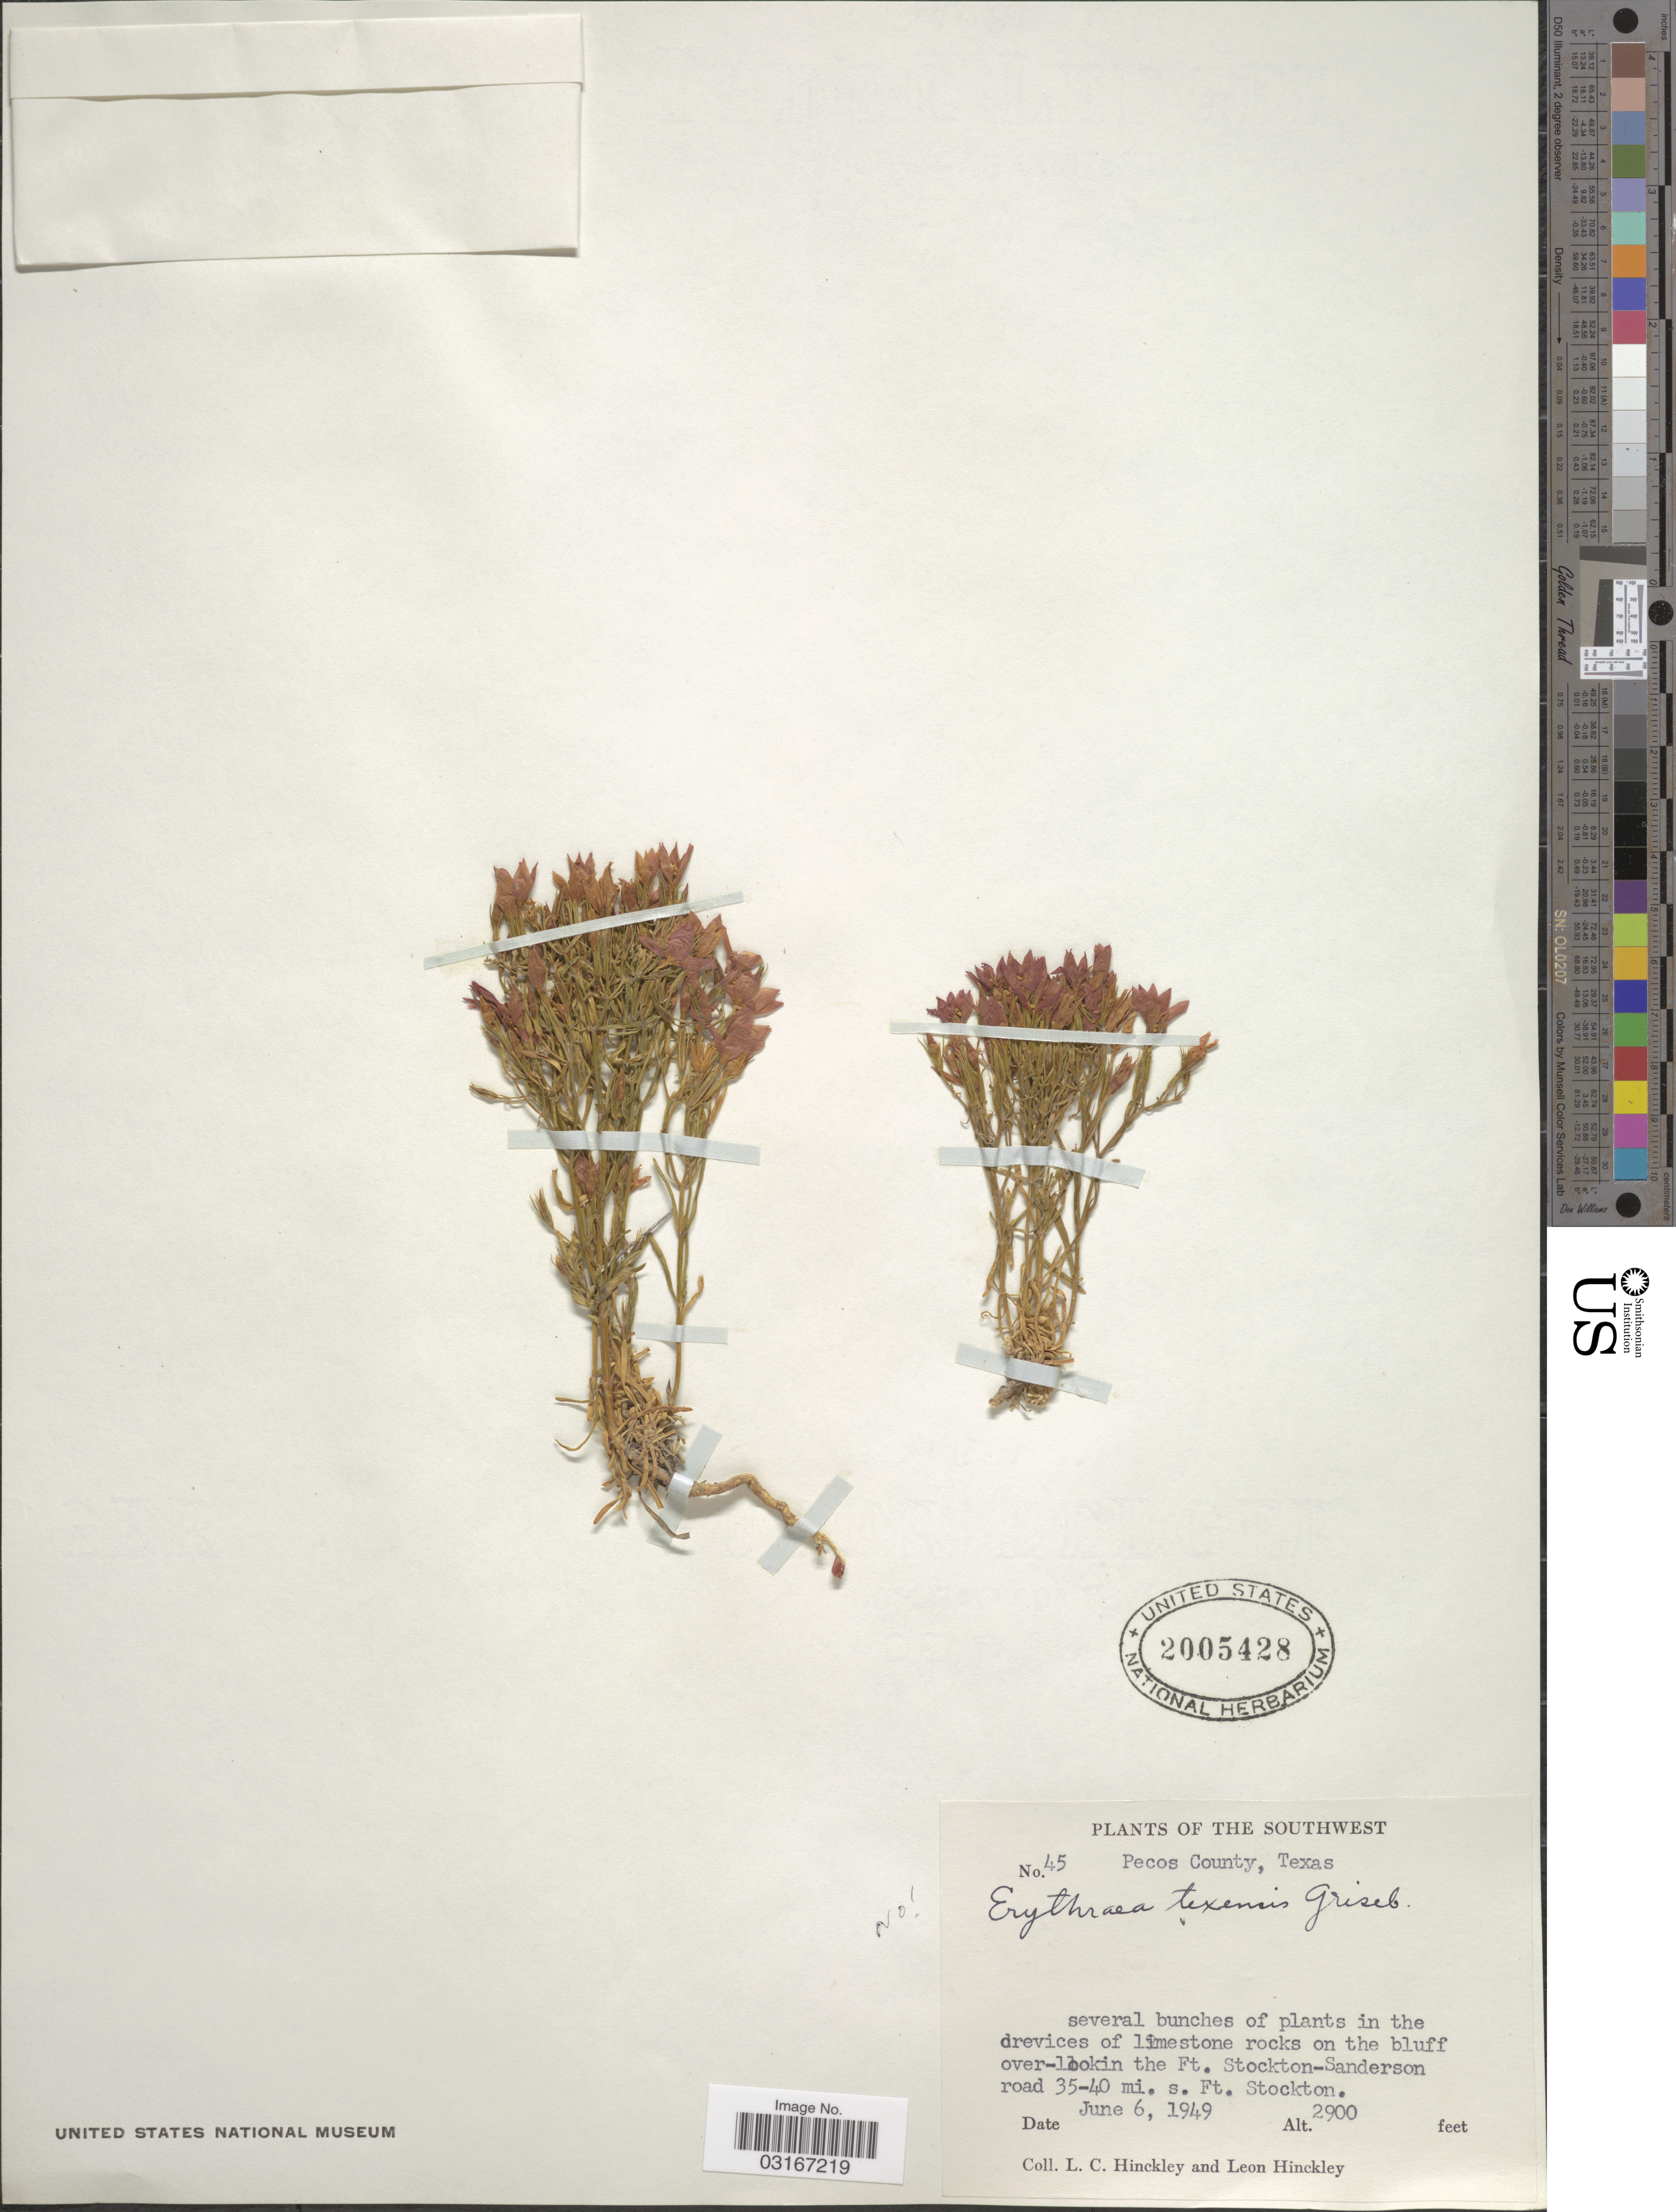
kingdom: Plantae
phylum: Tracheophyta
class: Magnoliopsida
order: Gentianales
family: Gentianaceae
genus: Centaurium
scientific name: Centaurium texense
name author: (Griseb.) Fernald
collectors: L. Hinckley & L. Hinckley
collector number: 45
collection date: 1949-06-06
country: United States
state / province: Texas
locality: Southwest. Pecos County. Several bunches of plants in the drevices of limestone rocks on the bluff over-lookin the Ft. Stockton-Sanderson road 35-40 mi. s. Ft. Stockton.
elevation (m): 884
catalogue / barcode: US 2005428